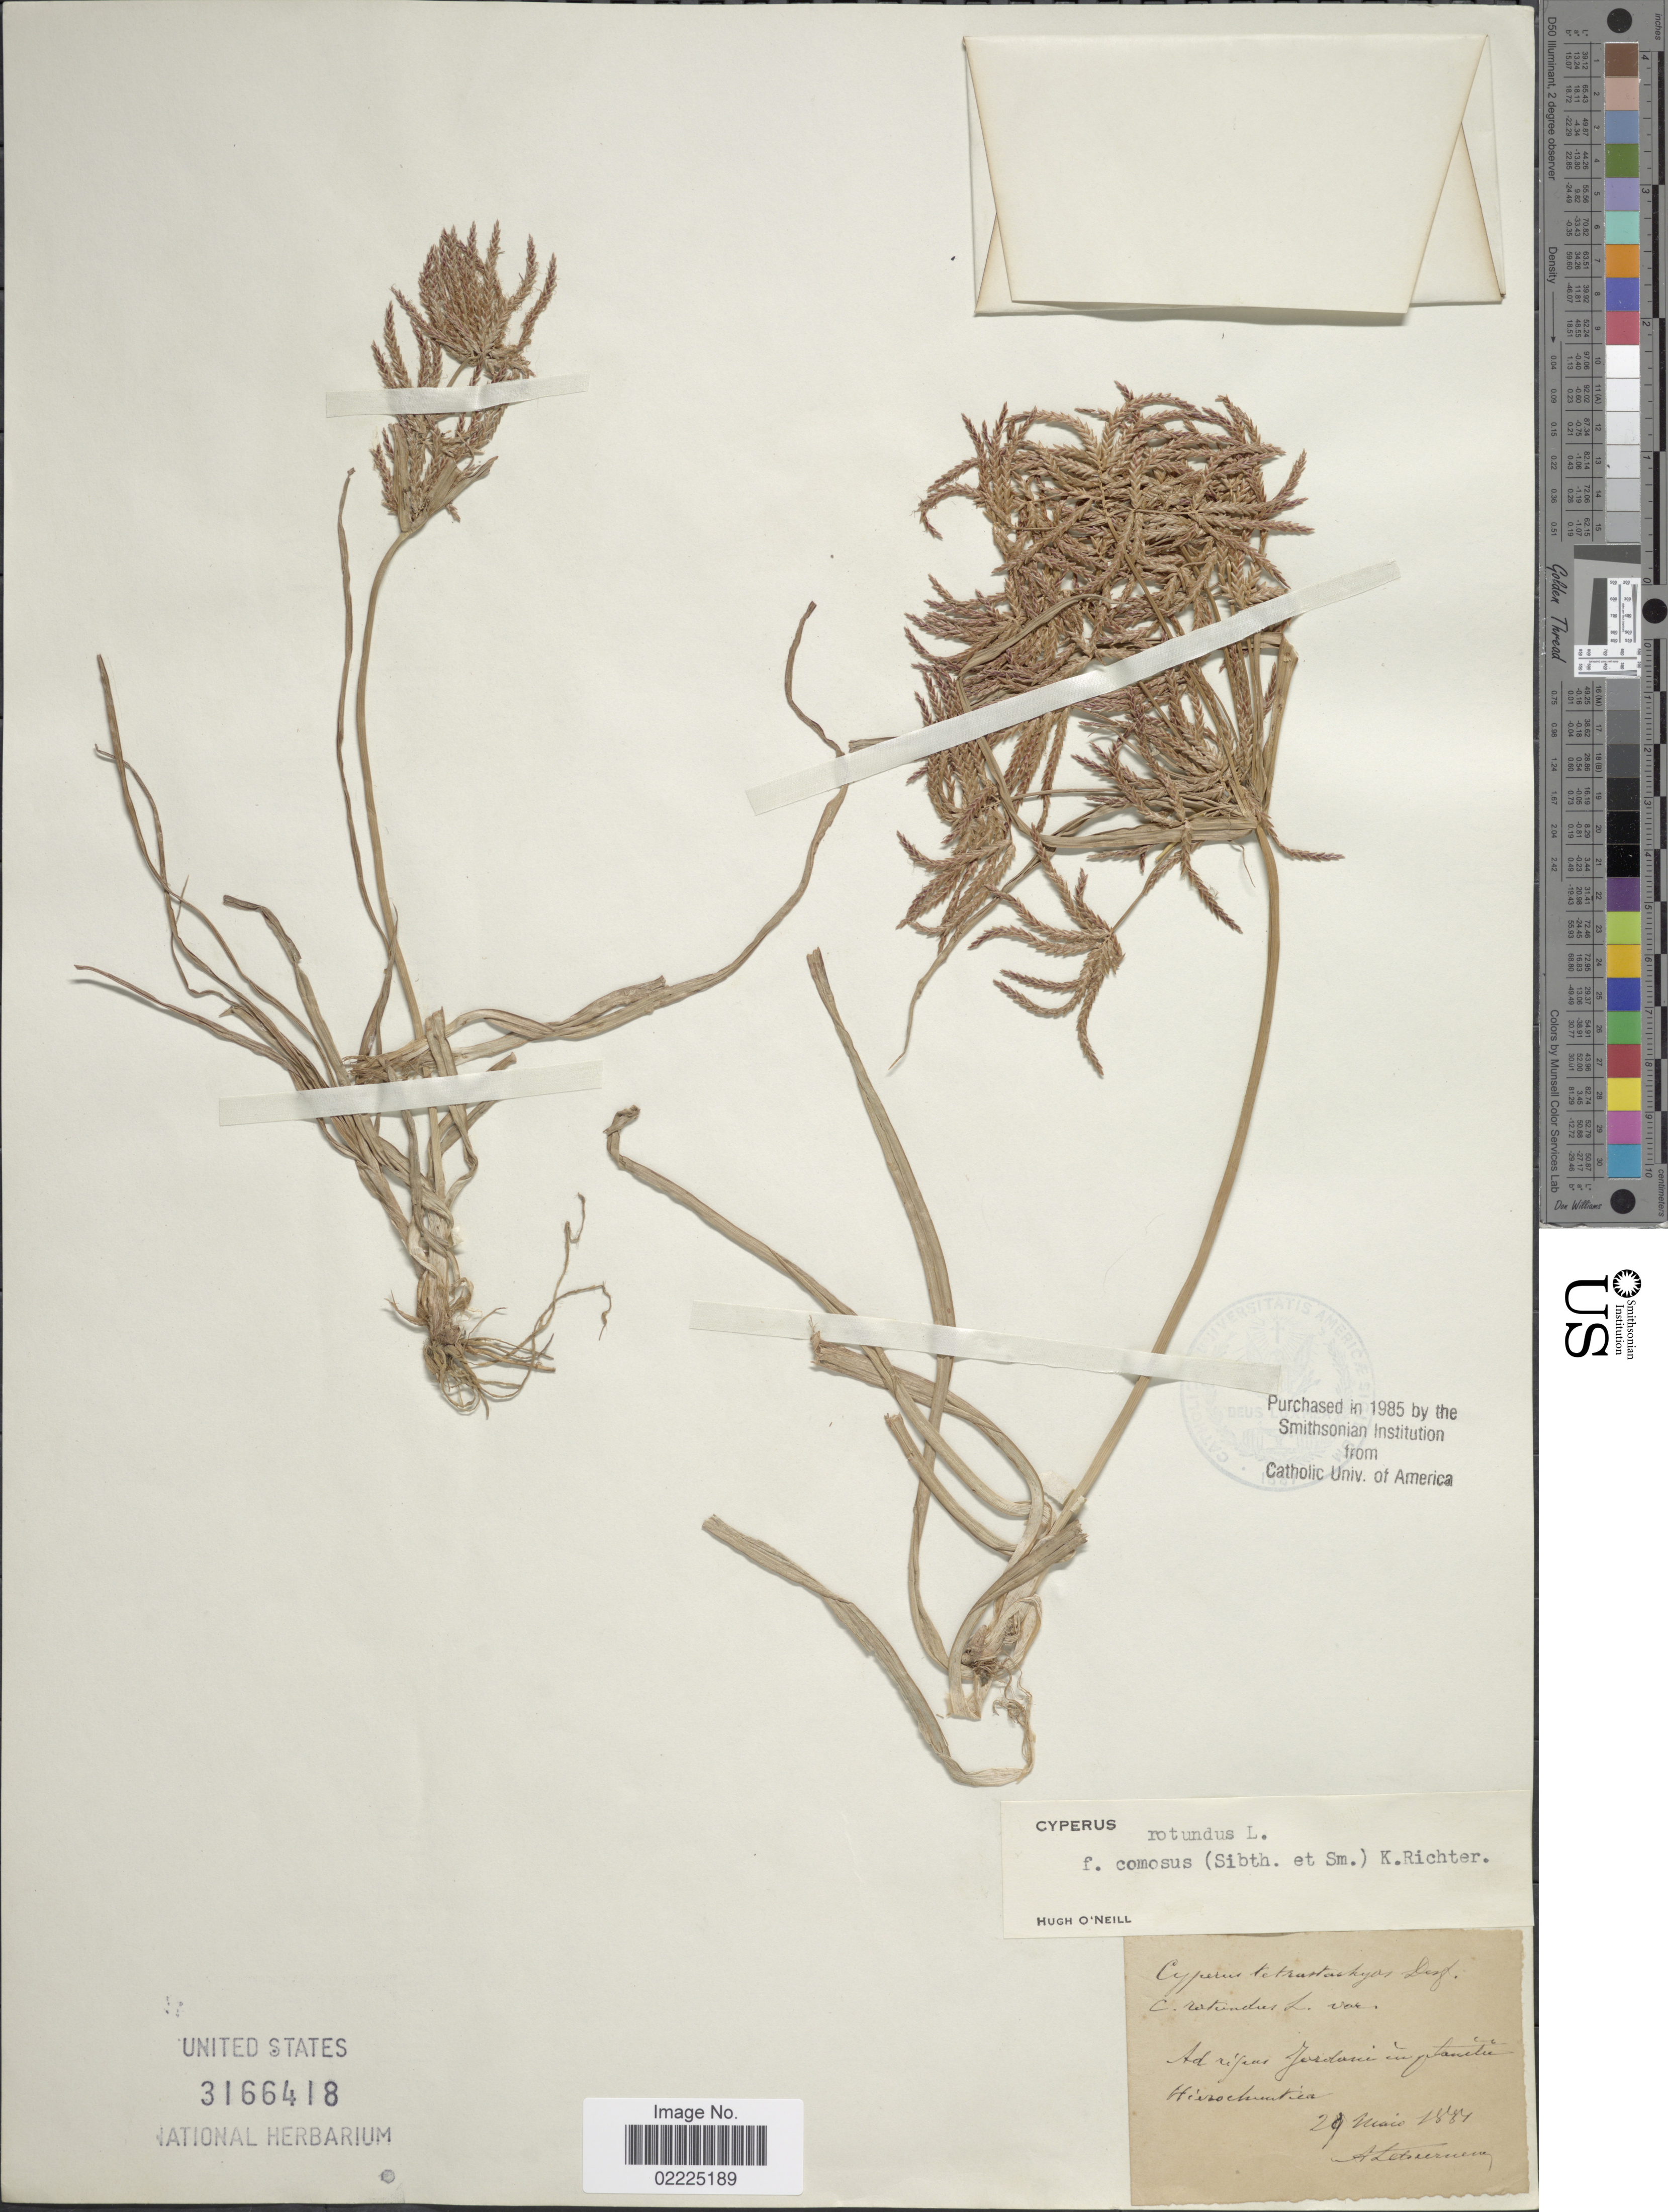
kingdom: Plantae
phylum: Tracheophyta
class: Liliopsida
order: Poales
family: Cyperaceae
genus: Cyperus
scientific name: Cyperus rotundus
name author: L.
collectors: A. Letourneux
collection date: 1884-05-29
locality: Ad rifus Jardium in planitie hierochuntica [interpreted]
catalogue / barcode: US 3166418